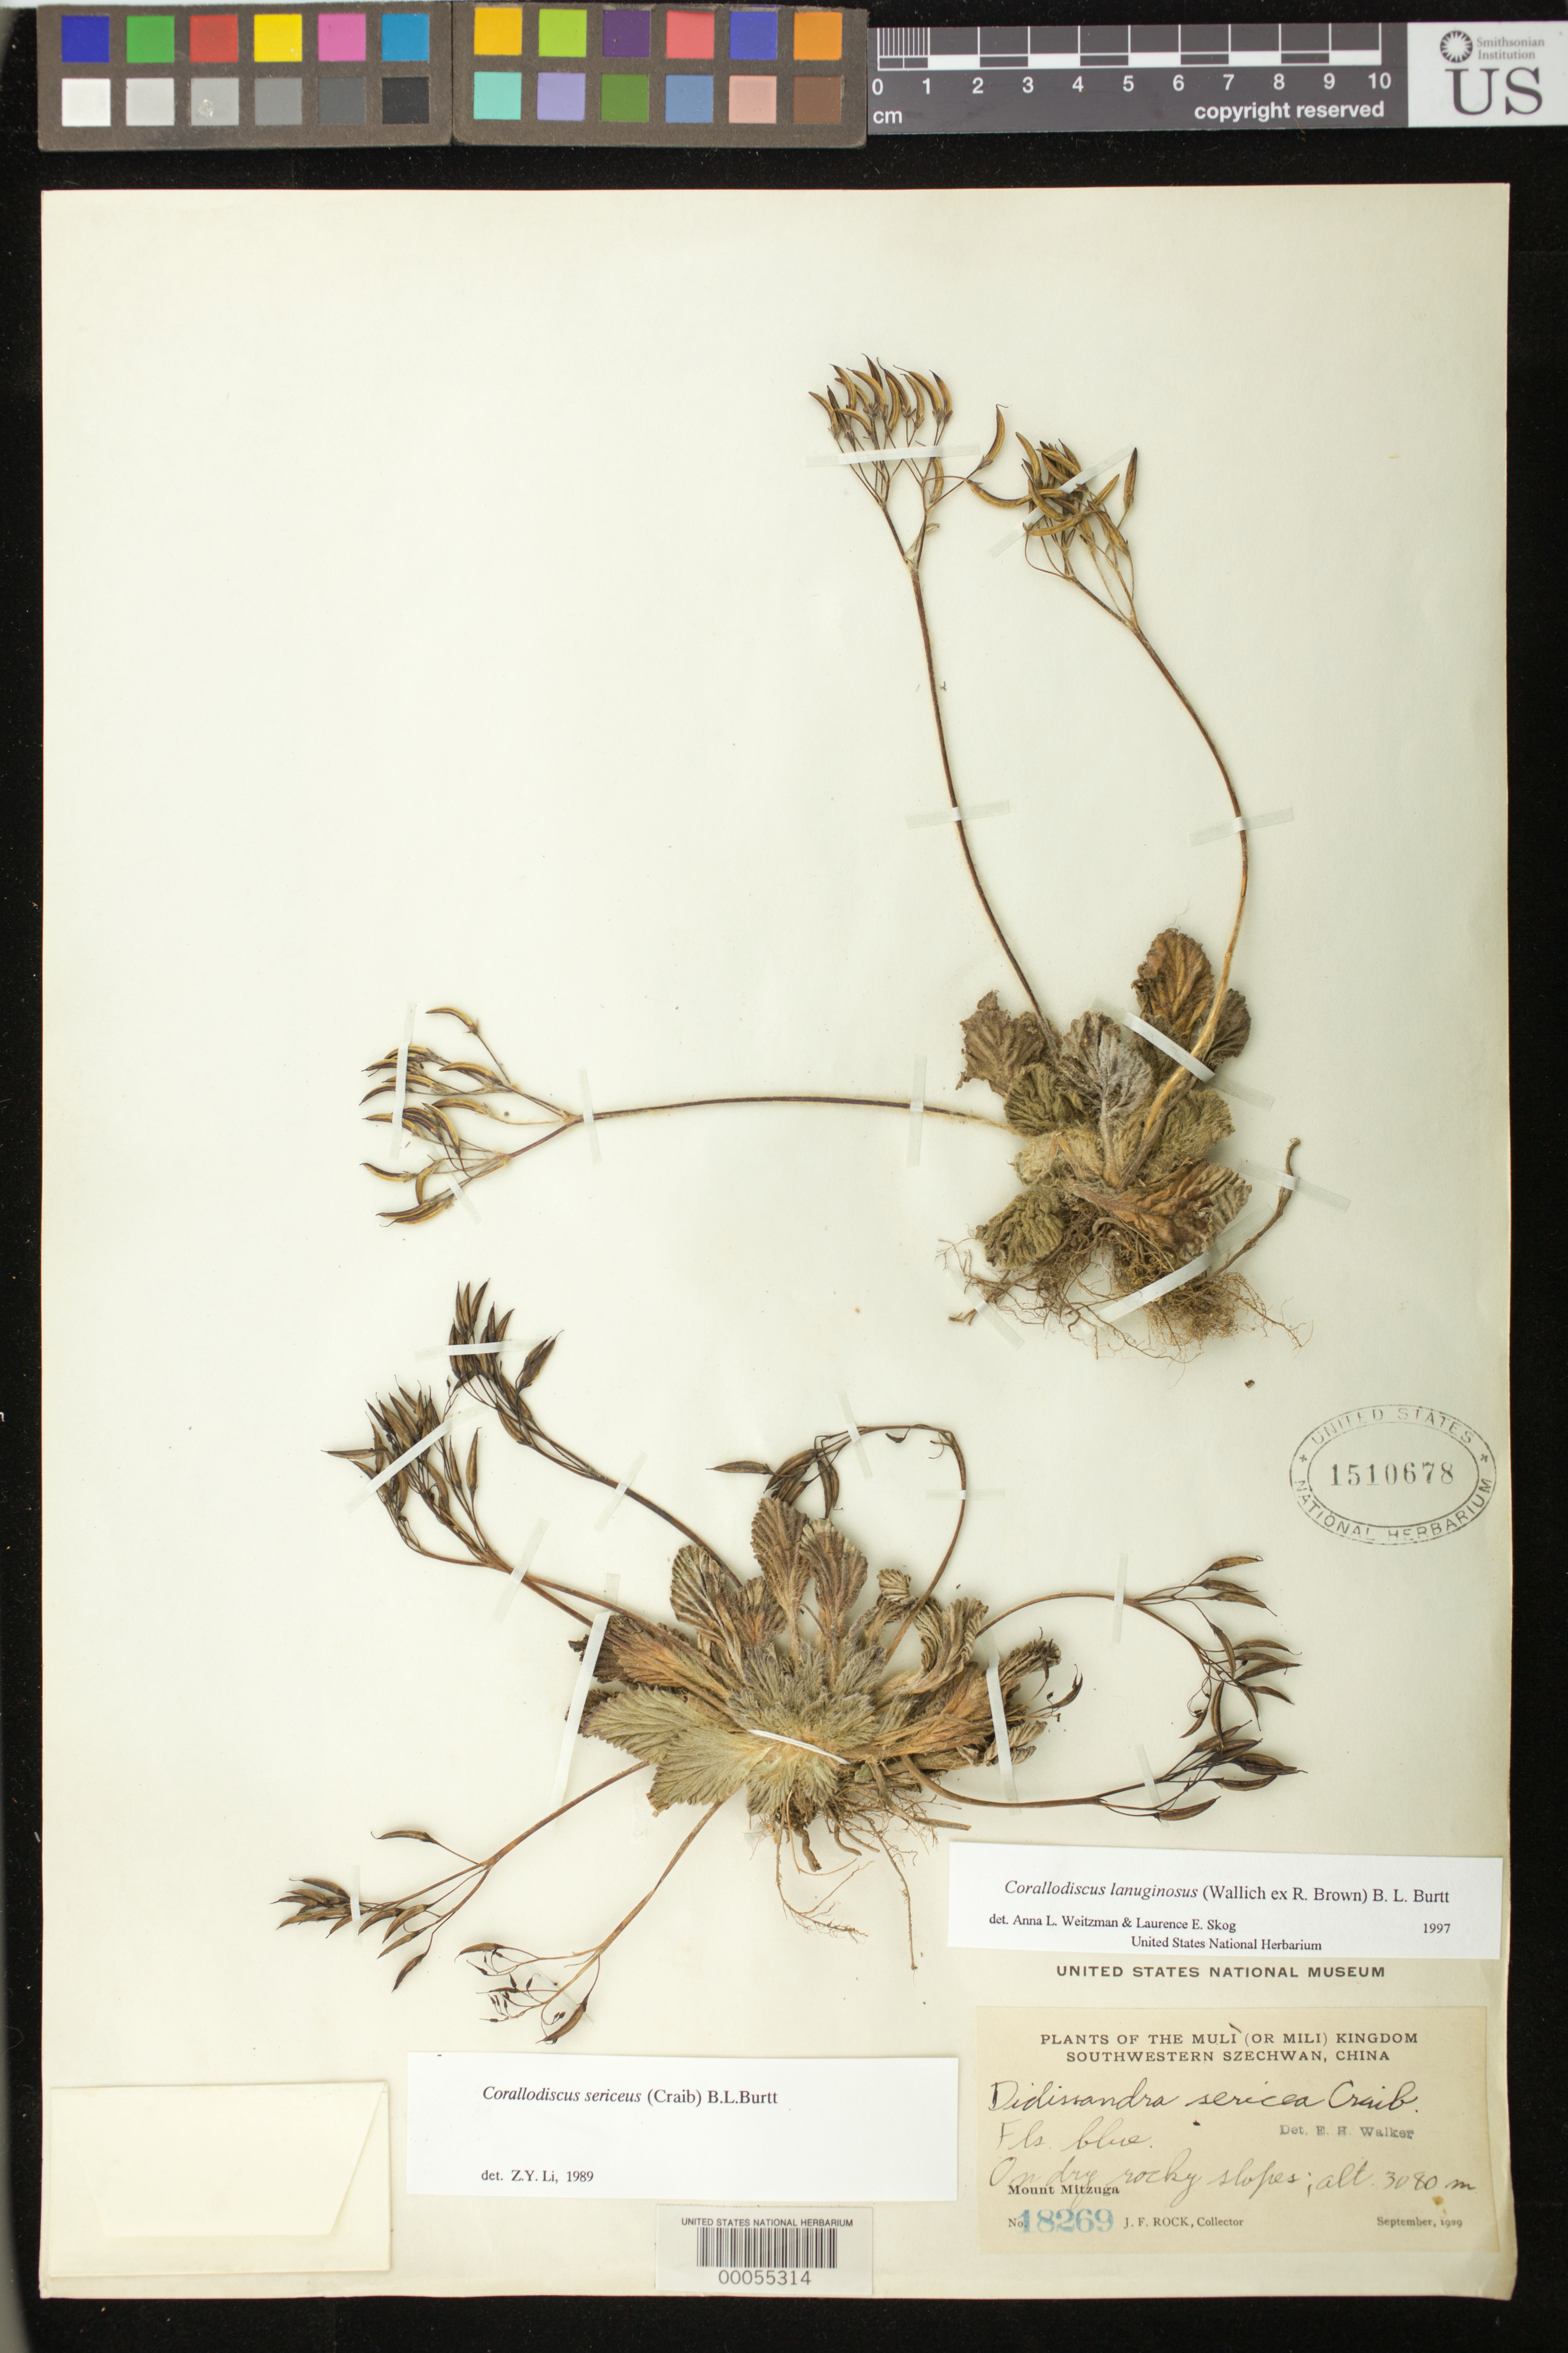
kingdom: Plantae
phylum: Tracheophyta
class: Magnoliopsida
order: Lamiales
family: Gesneriaceae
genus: Corallodiscus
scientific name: Corallodiscus sericeus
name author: (Craib) B.L. Burtt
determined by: Li, Z. Y.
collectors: J. F. Rock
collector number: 18269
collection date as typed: Sep 1929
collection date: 1929-09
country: China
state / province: Sichuan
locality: Mount mitzuga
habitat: On dry rocky slopes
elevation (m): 3080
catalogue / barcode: US 1510678